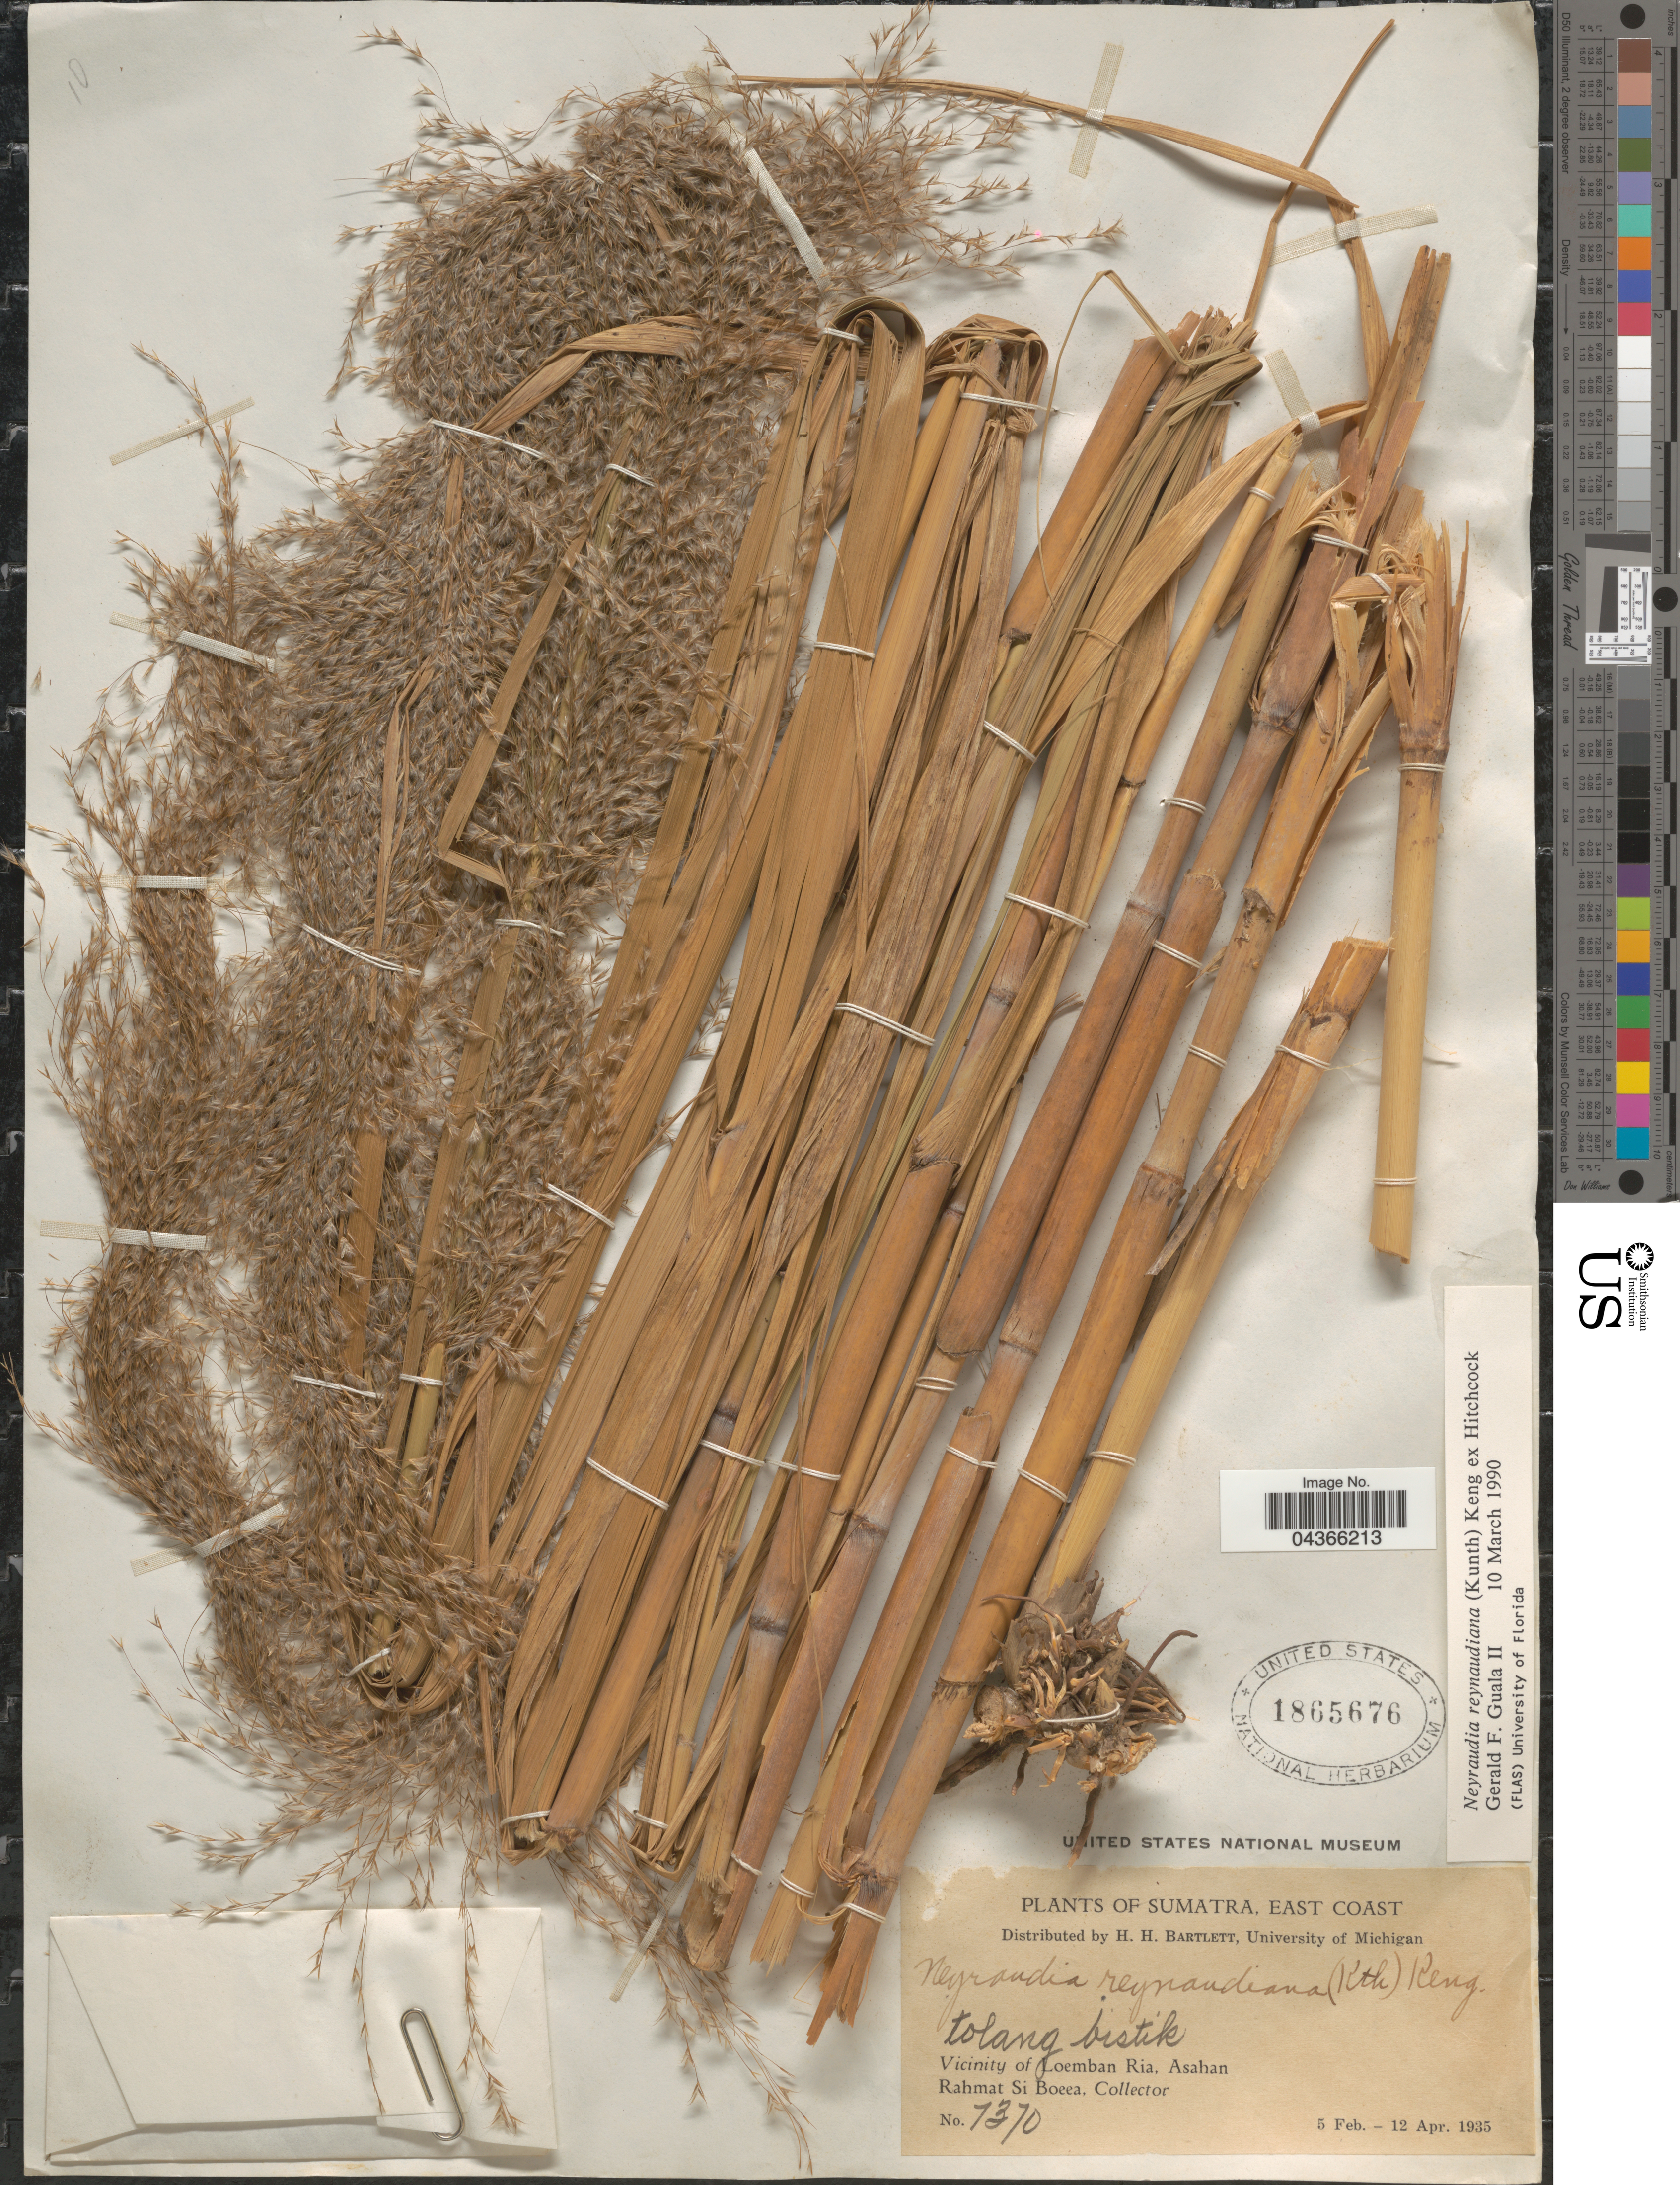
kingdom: Plantae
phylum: Tracheophyta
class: Liliopsida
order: Poales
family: Poaceae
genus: Neyraudia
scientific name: Neyraudia reynaudiana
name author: (Kunth) Keng ex Hitchc.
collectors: Rahmat Si Boeea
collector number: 7370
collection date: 1935-02-05/1935-04-12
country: Indonesia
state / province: Sumatra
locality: East Coast. Vicinity of Loemban Ria, Asahan.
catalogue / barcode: US 1865676